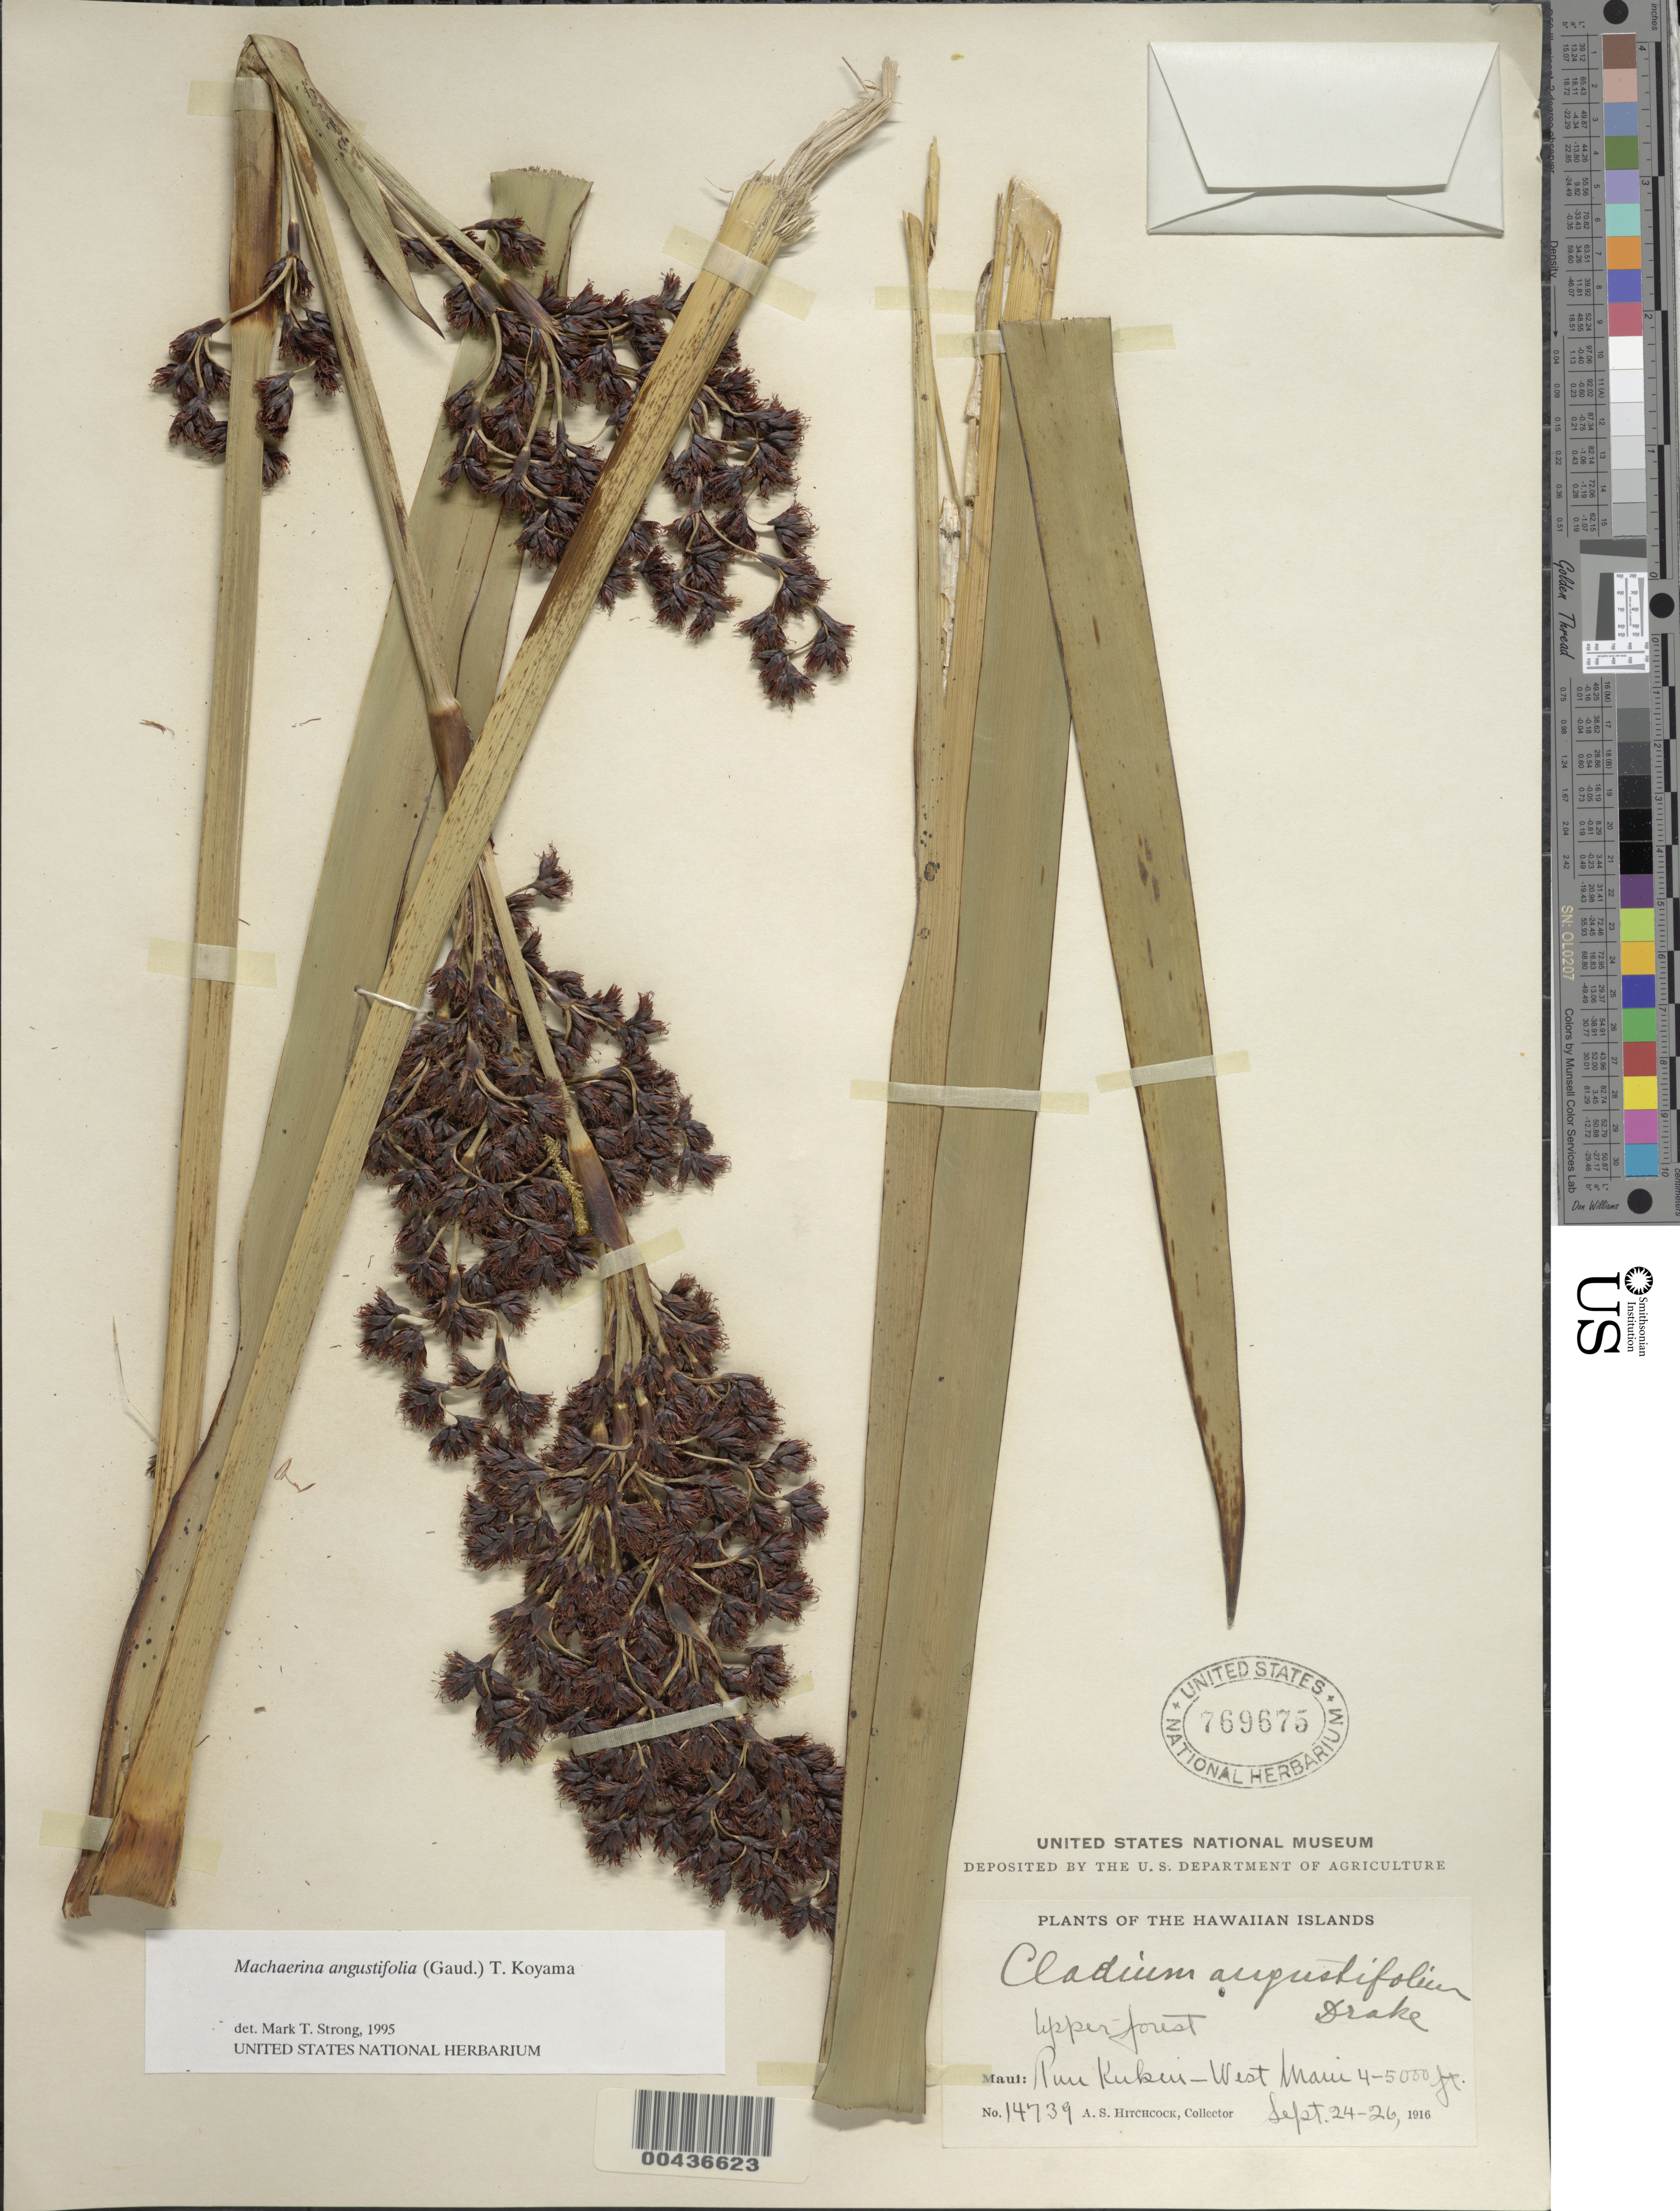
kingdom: Plantae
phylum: Tracheophyta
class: Liliopsida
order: Poales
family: Cyperaceae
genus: Machaerina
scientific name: Machaerina angustifolia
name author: (Gaudich.) T. Koyama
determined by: Strong, M. T., (US), Smithsonian Institution - National Museum of Natural History (UNITED STATES)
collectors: A. S. Hitchcock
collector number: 14739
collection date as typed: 24 Sep 1916 to 26 Sep 1916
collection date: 1916-09-24/1916-09-26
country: United States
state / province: Hawaii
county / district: Maui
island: Maui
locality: Puu Kukui, West Maui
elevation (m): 1219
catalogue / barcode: US 769675